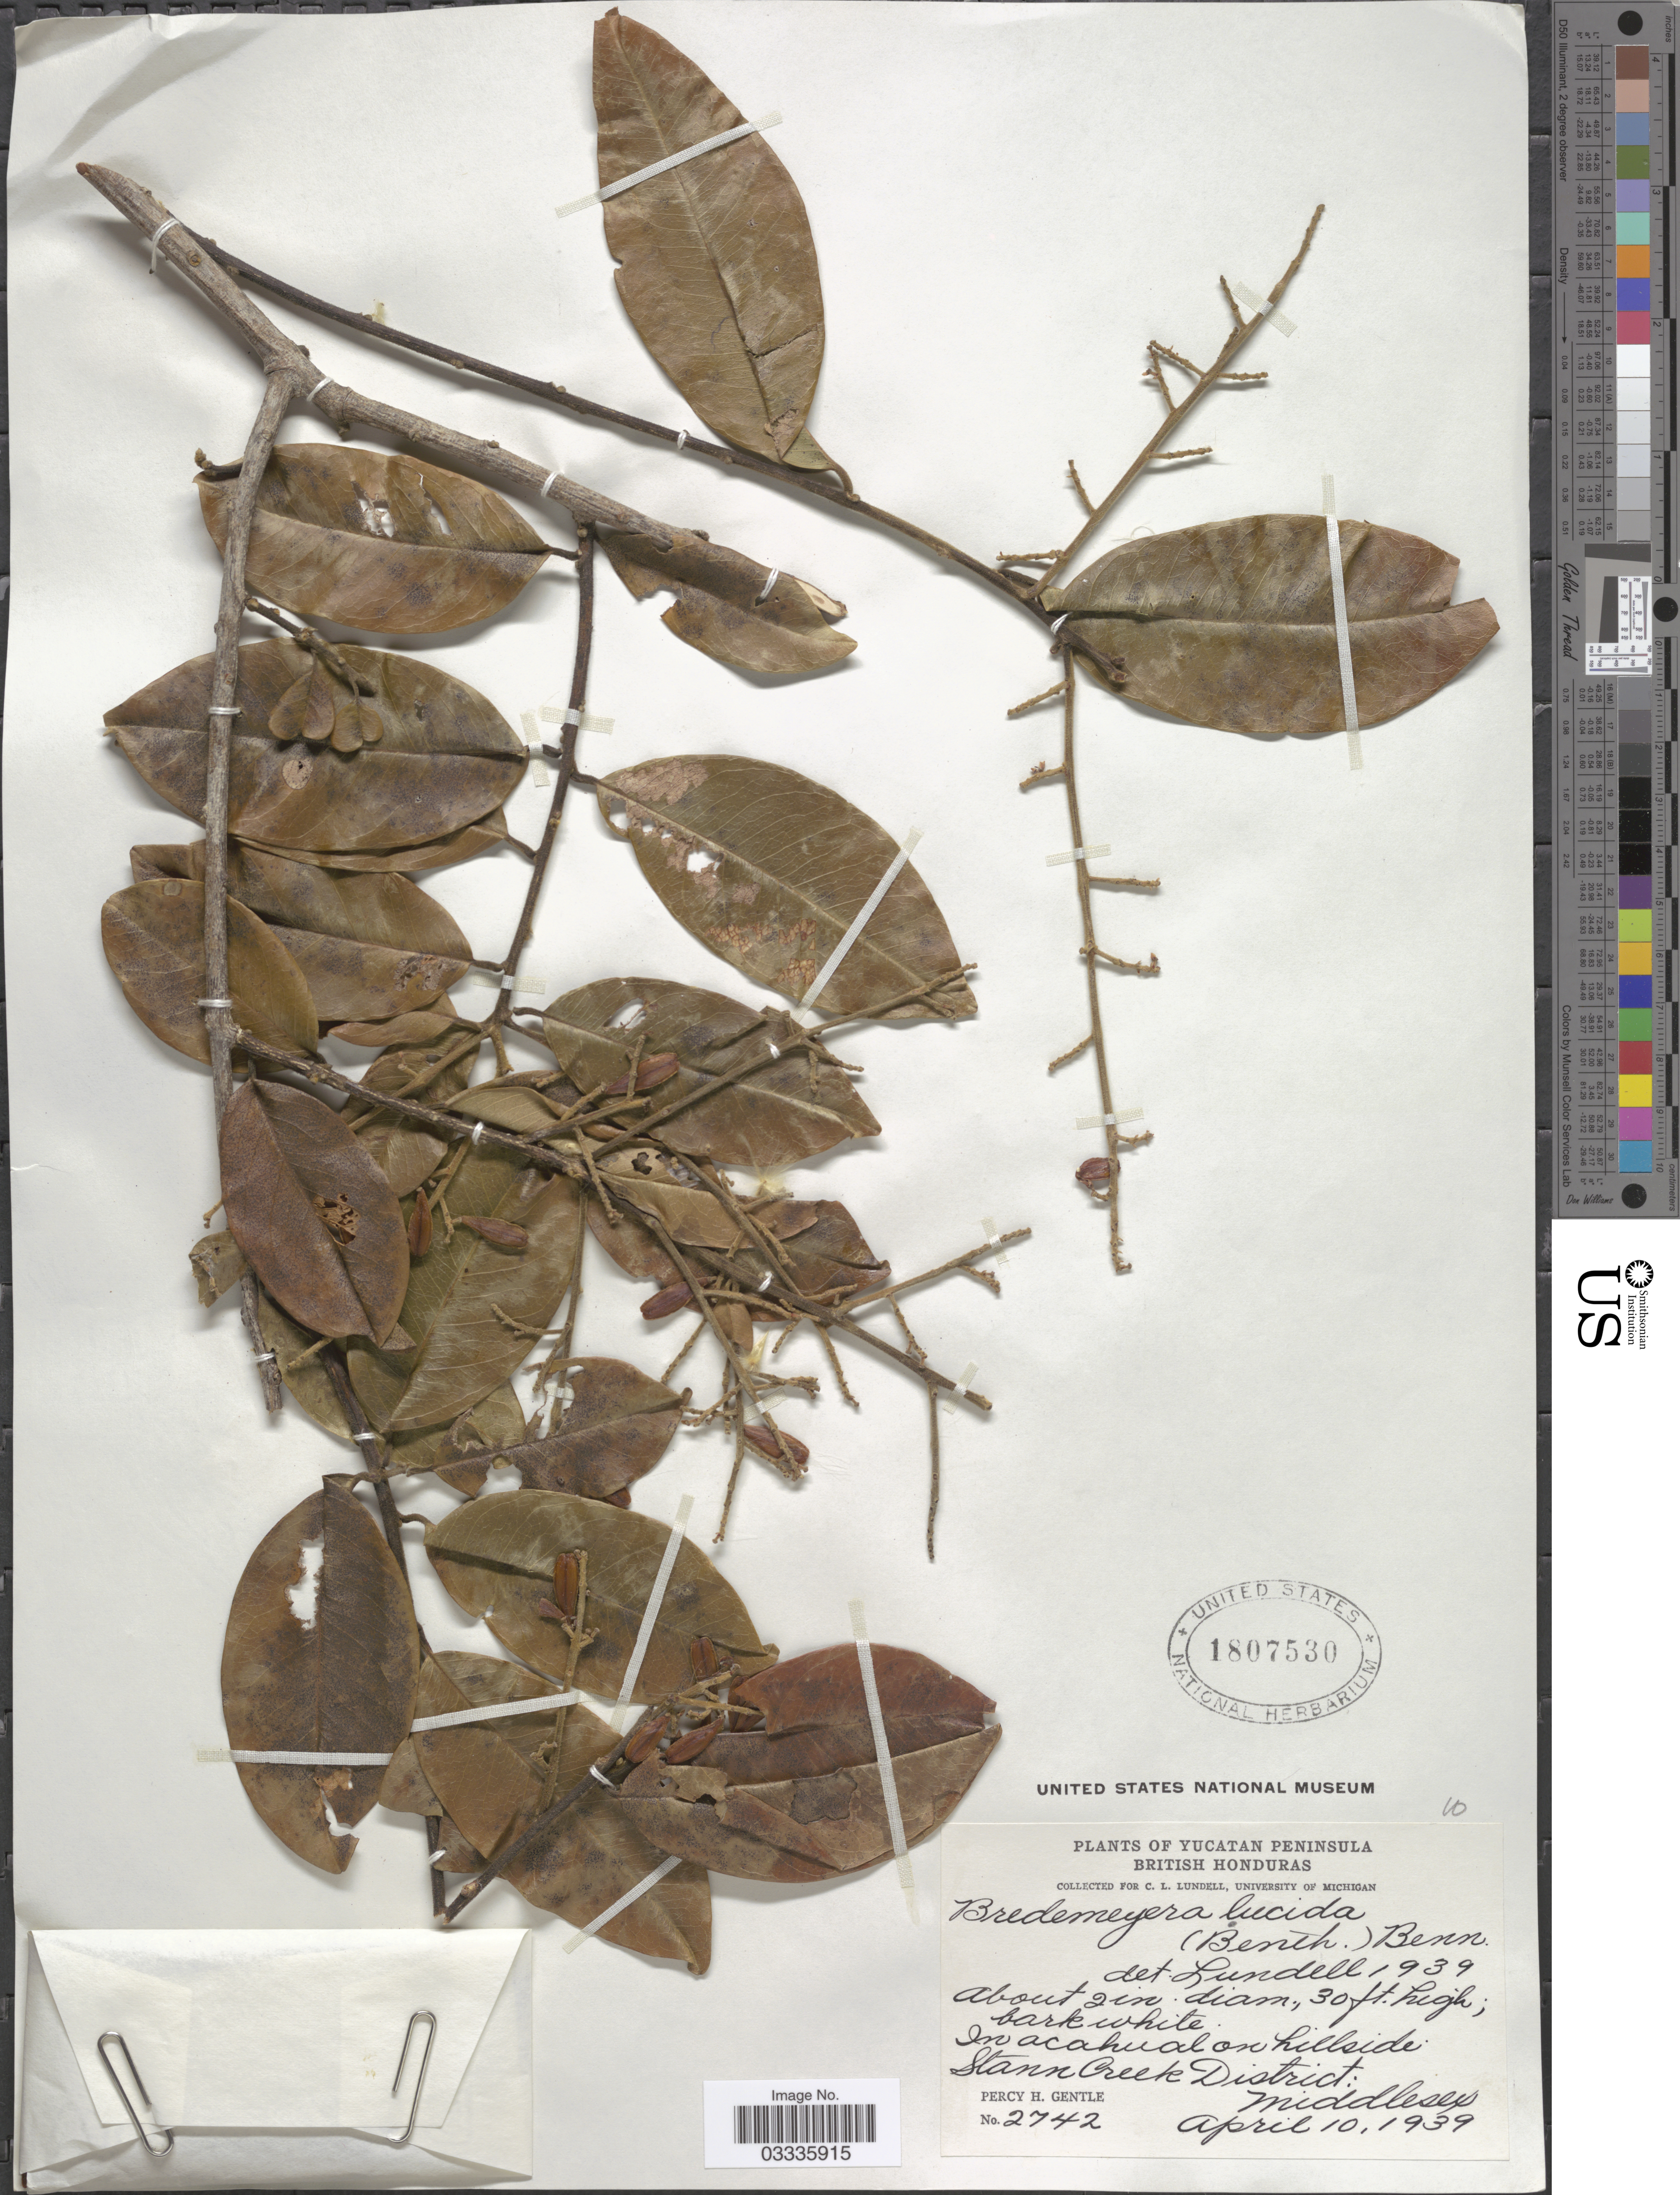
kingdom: Plantae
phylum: Tracheophyta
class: Magnoliopsida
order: Fabales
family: Polygalaceae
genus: Bredemeyera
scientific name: Bredemeyera lucida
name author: (Benth.) Klotzsch ex Hassk.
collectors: P. H. Gentle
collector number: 2742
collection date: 1939-04-10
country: Belize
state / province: Stann Creek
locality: British Honduras. In acahual on hillside. Stann Creek District: Middlesex.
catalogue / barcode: US 1807530